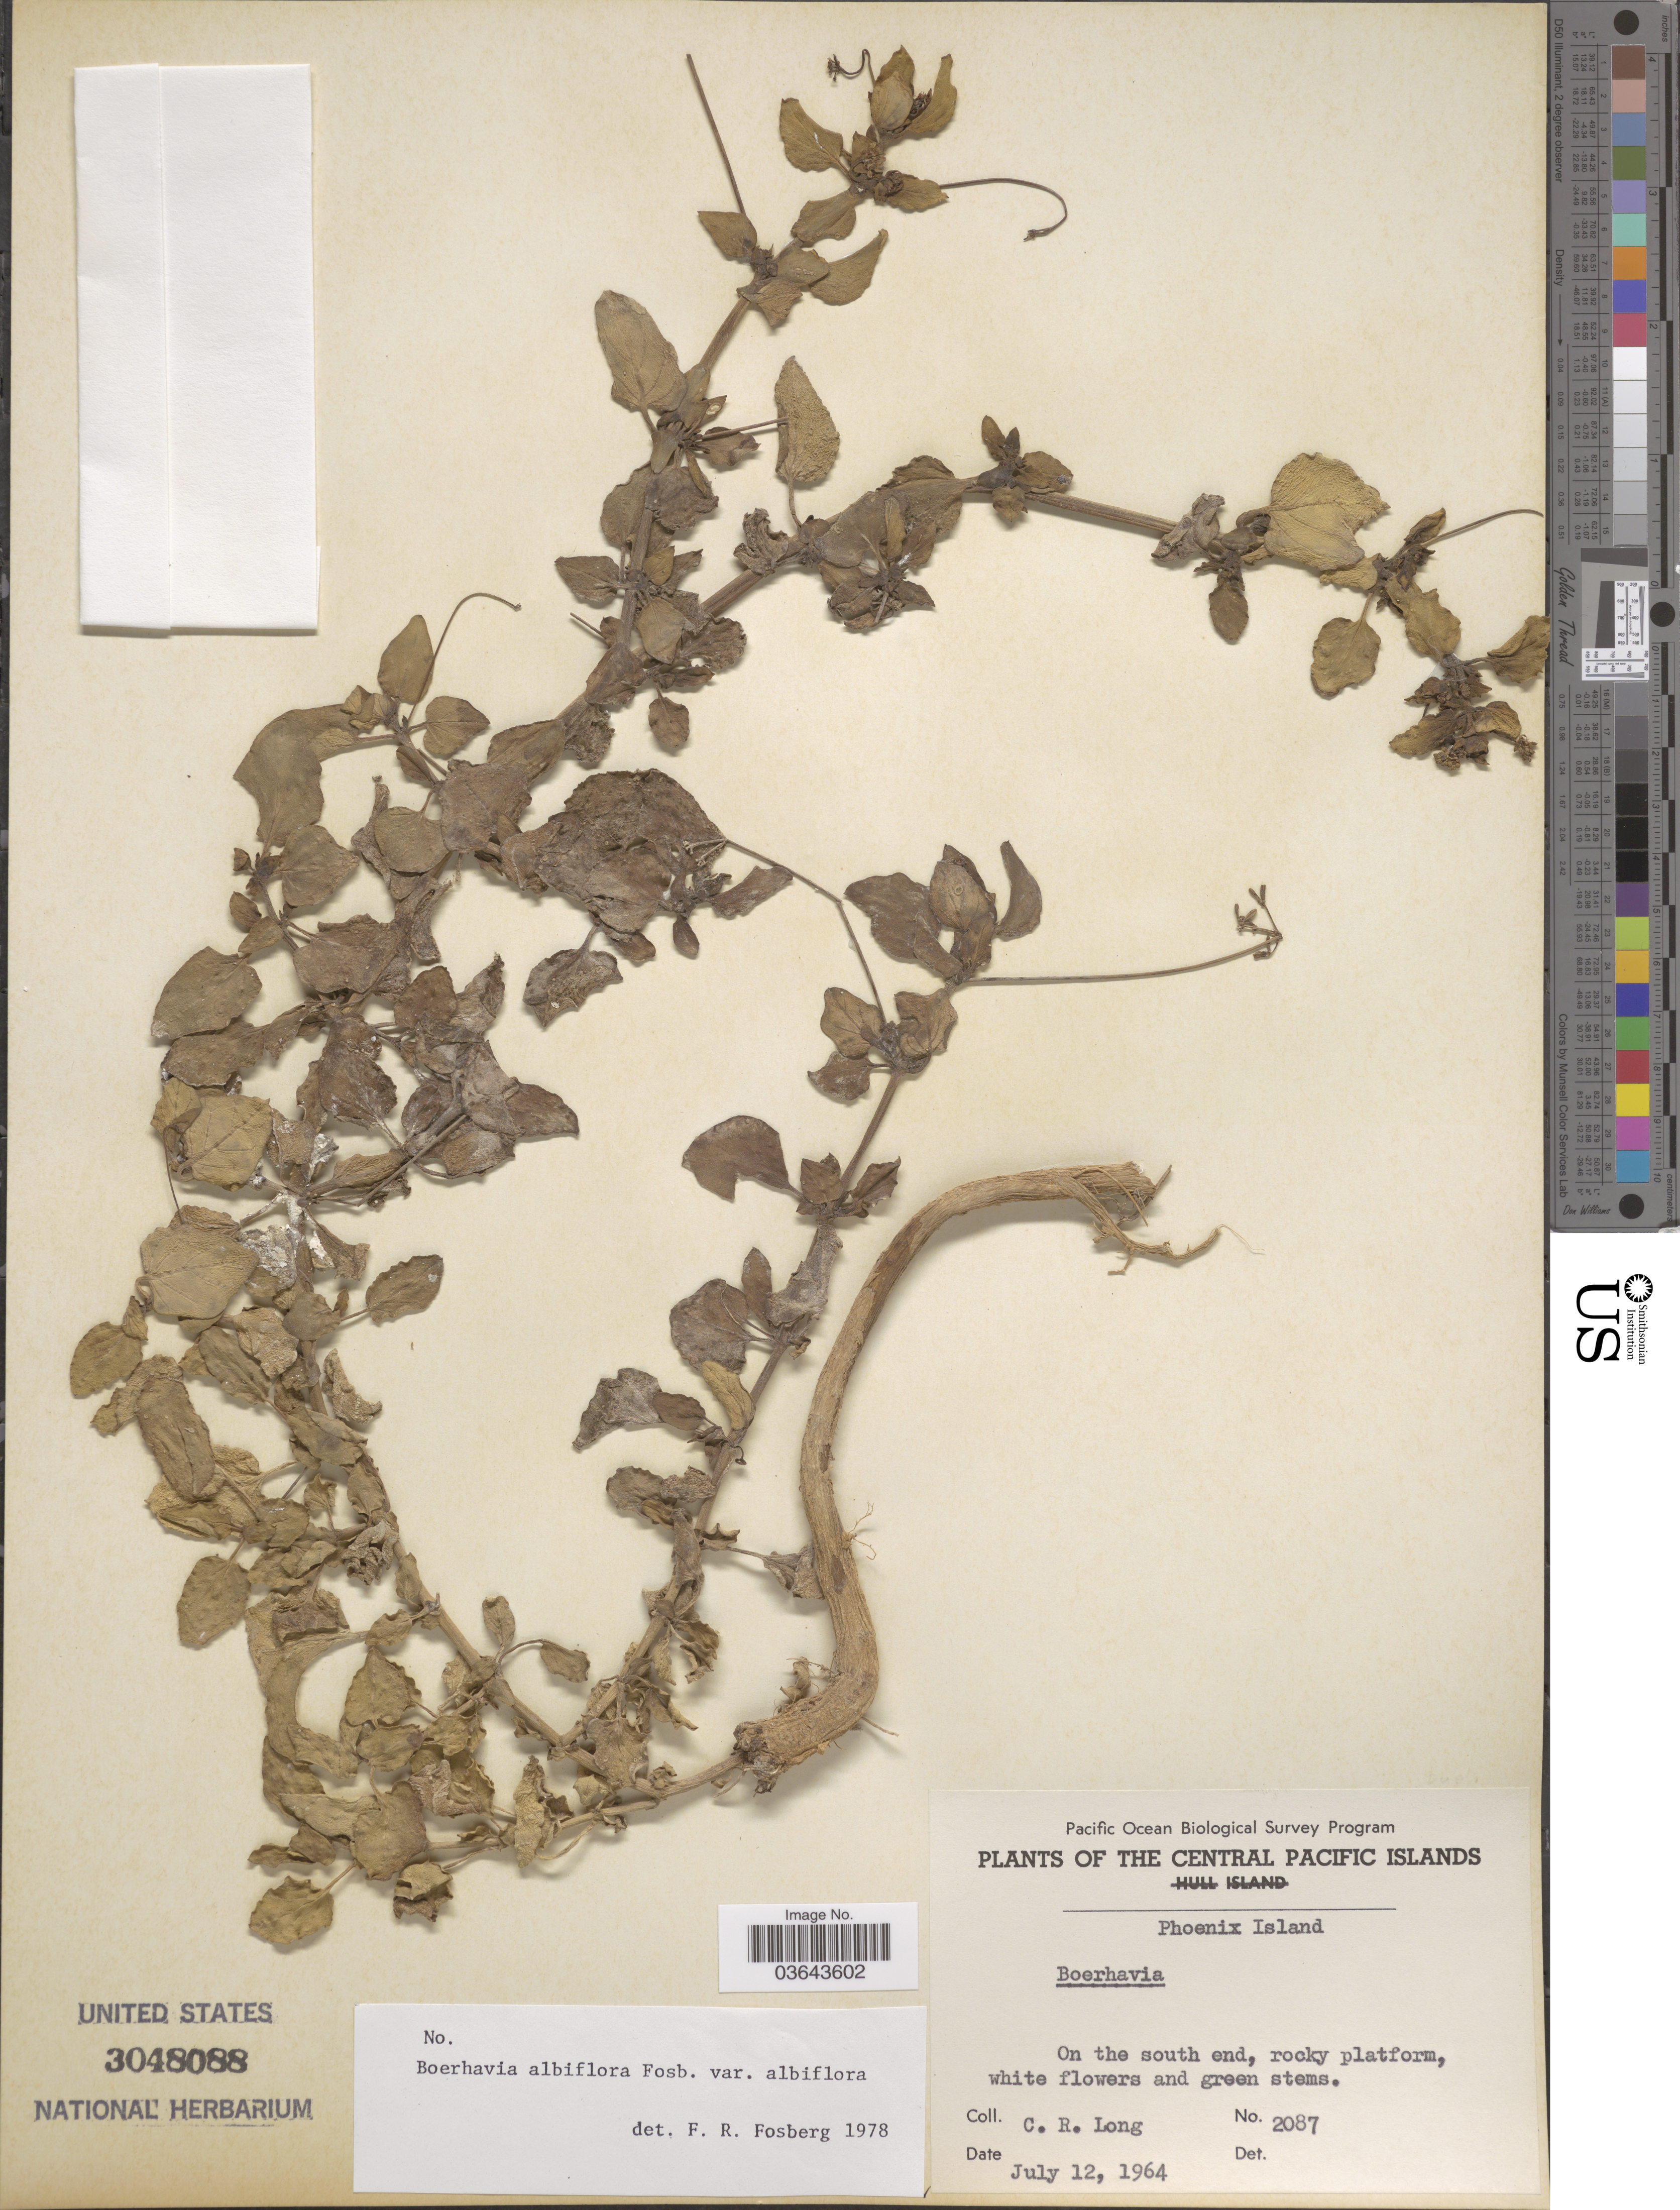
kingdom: Plantae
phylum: Tracheophyta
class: Magnoliopsida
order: Caryophyllales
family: Nyctaginaceae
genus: Boerhavia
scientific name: Boerhavia albiflora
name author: Fosberg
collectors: C. R. Long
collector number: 2087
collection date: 1964-07-12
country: Kiribati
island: Rawaki (Phoenix) Island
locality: The Central Pacific Islands. Phoenix Island. On the south end.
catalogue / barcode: US 3048088